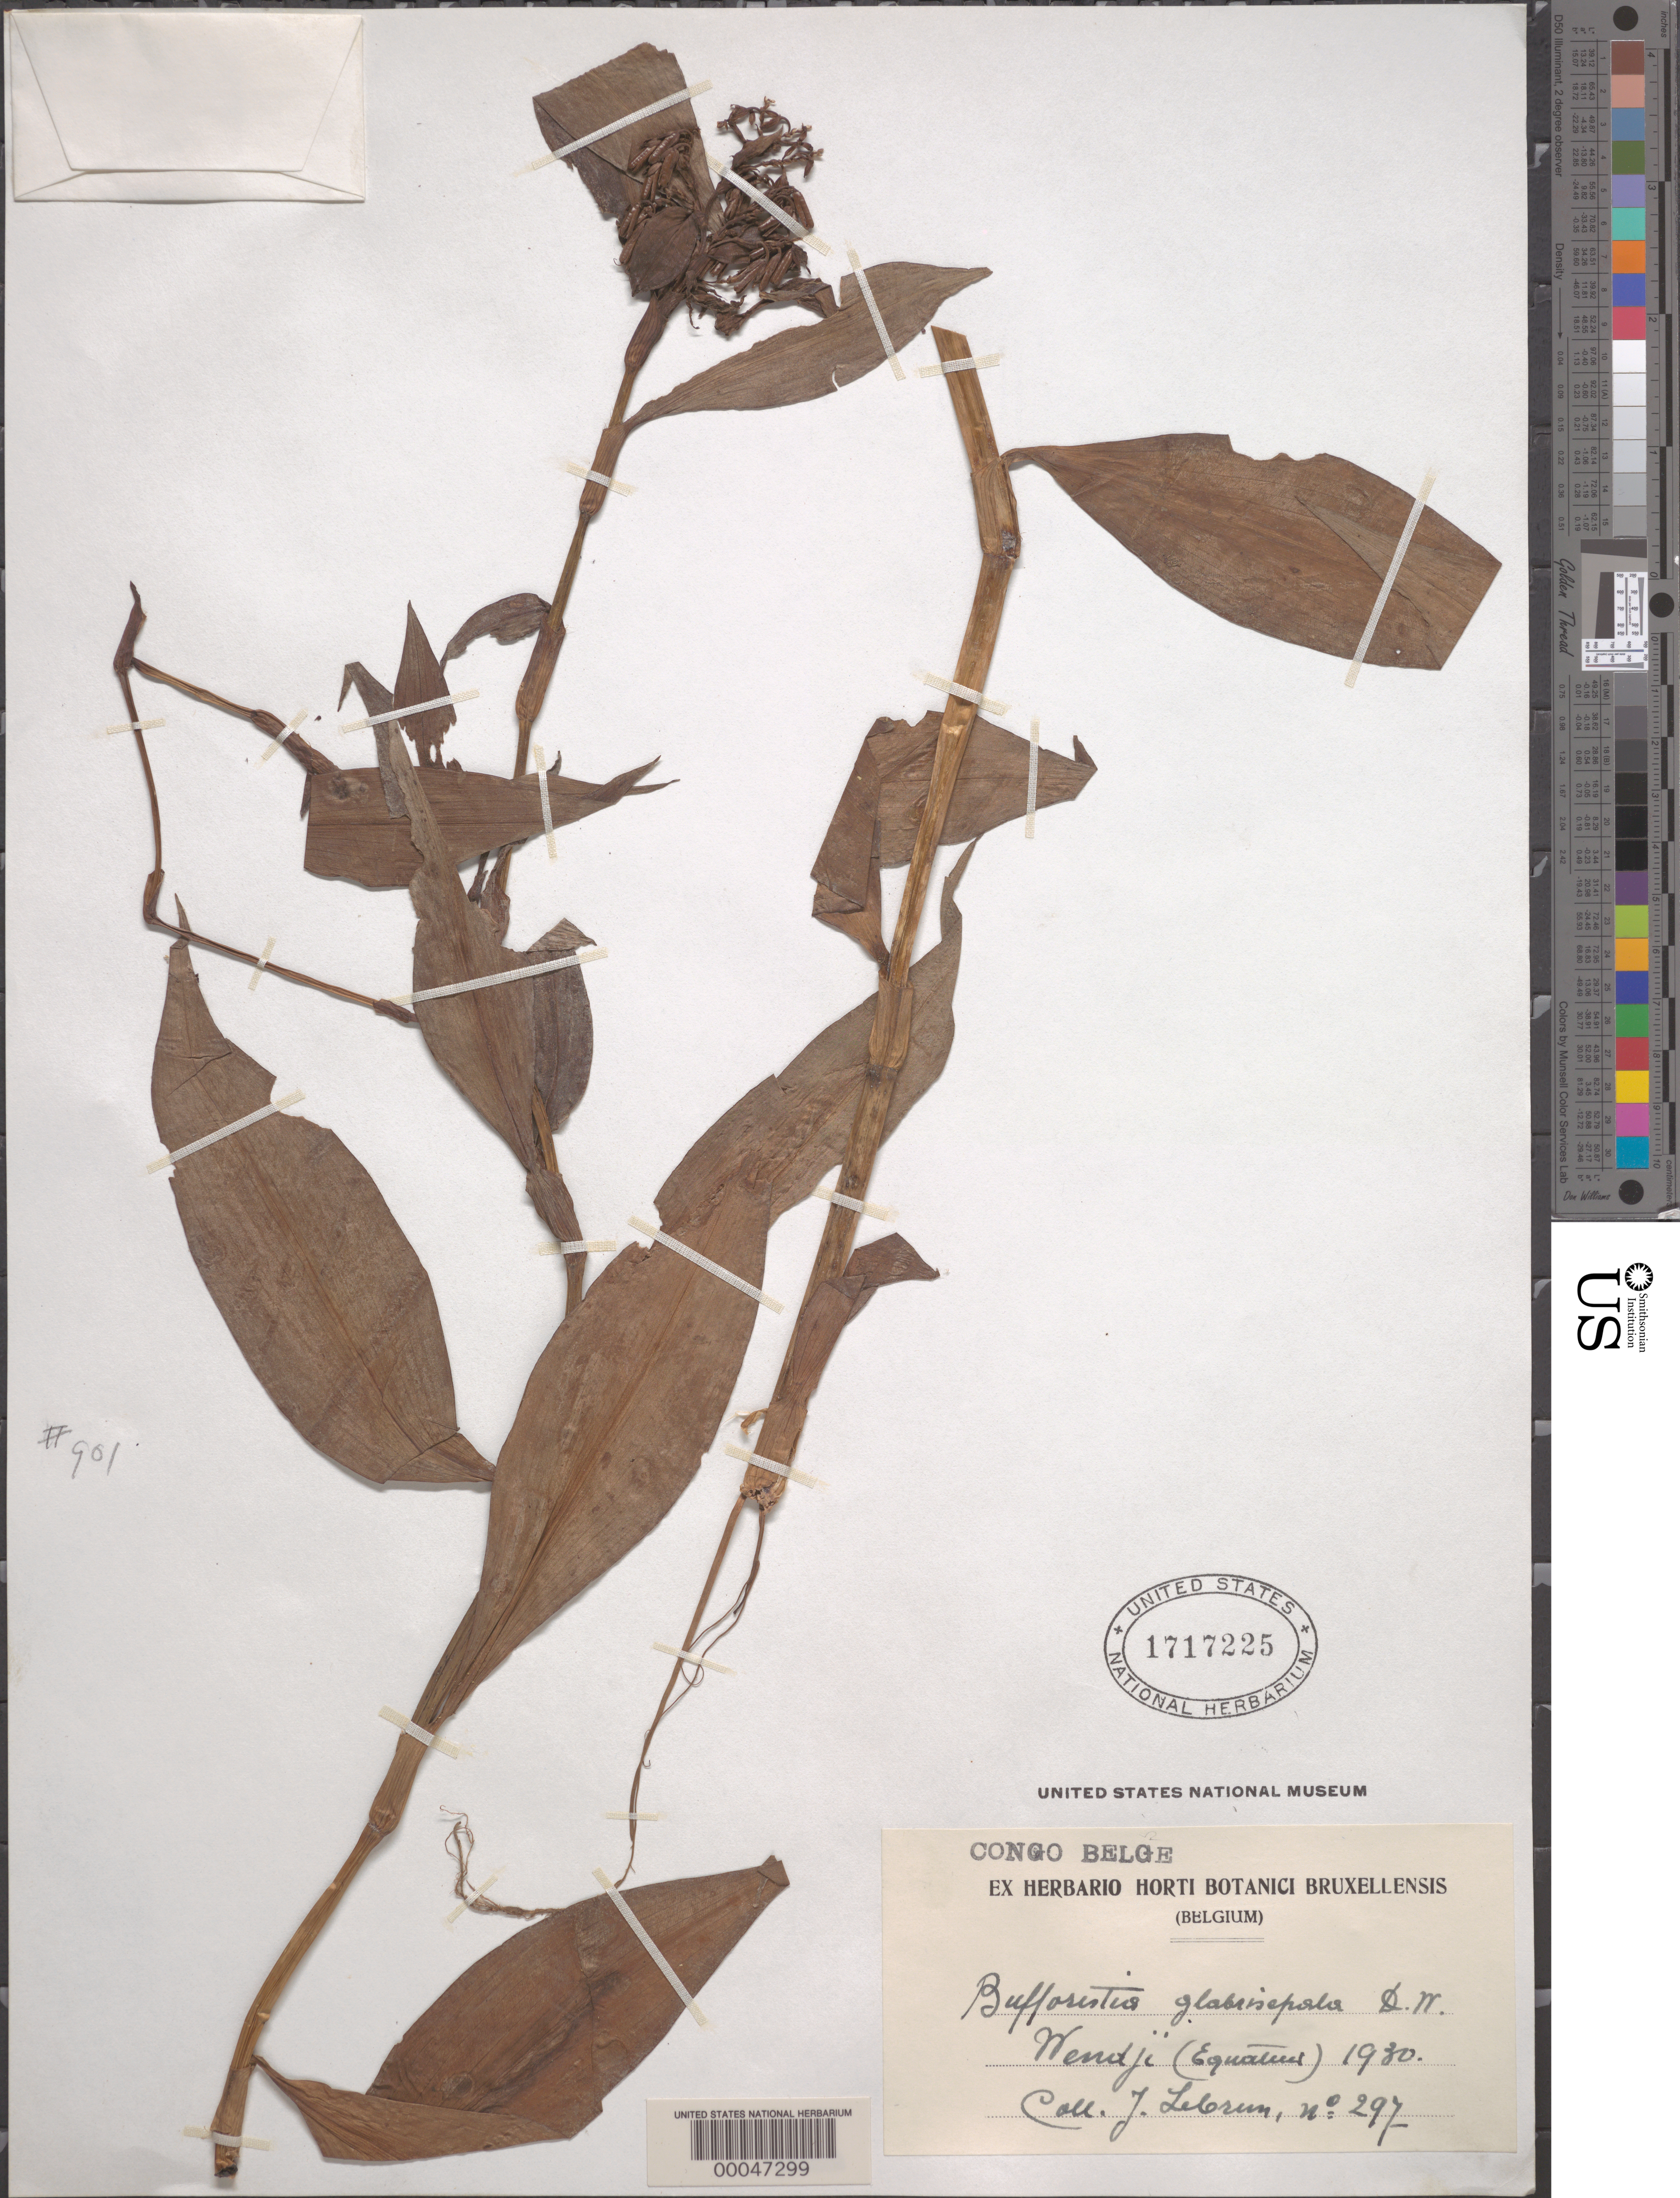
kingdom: Plantae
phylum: Tracheophyta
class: Liliopsida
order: Commelinales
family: Commelinaceae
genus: Stanfieldiella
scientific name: Stanfieldiella imperforata var. glabrisepala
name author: (De Wild.) Brenan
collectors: J. A. Lebrun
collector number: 297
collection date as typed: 1930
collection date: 1930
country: Congo, Democratic Republic of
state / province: Équateur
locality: Wendji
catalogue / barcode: US 1717225